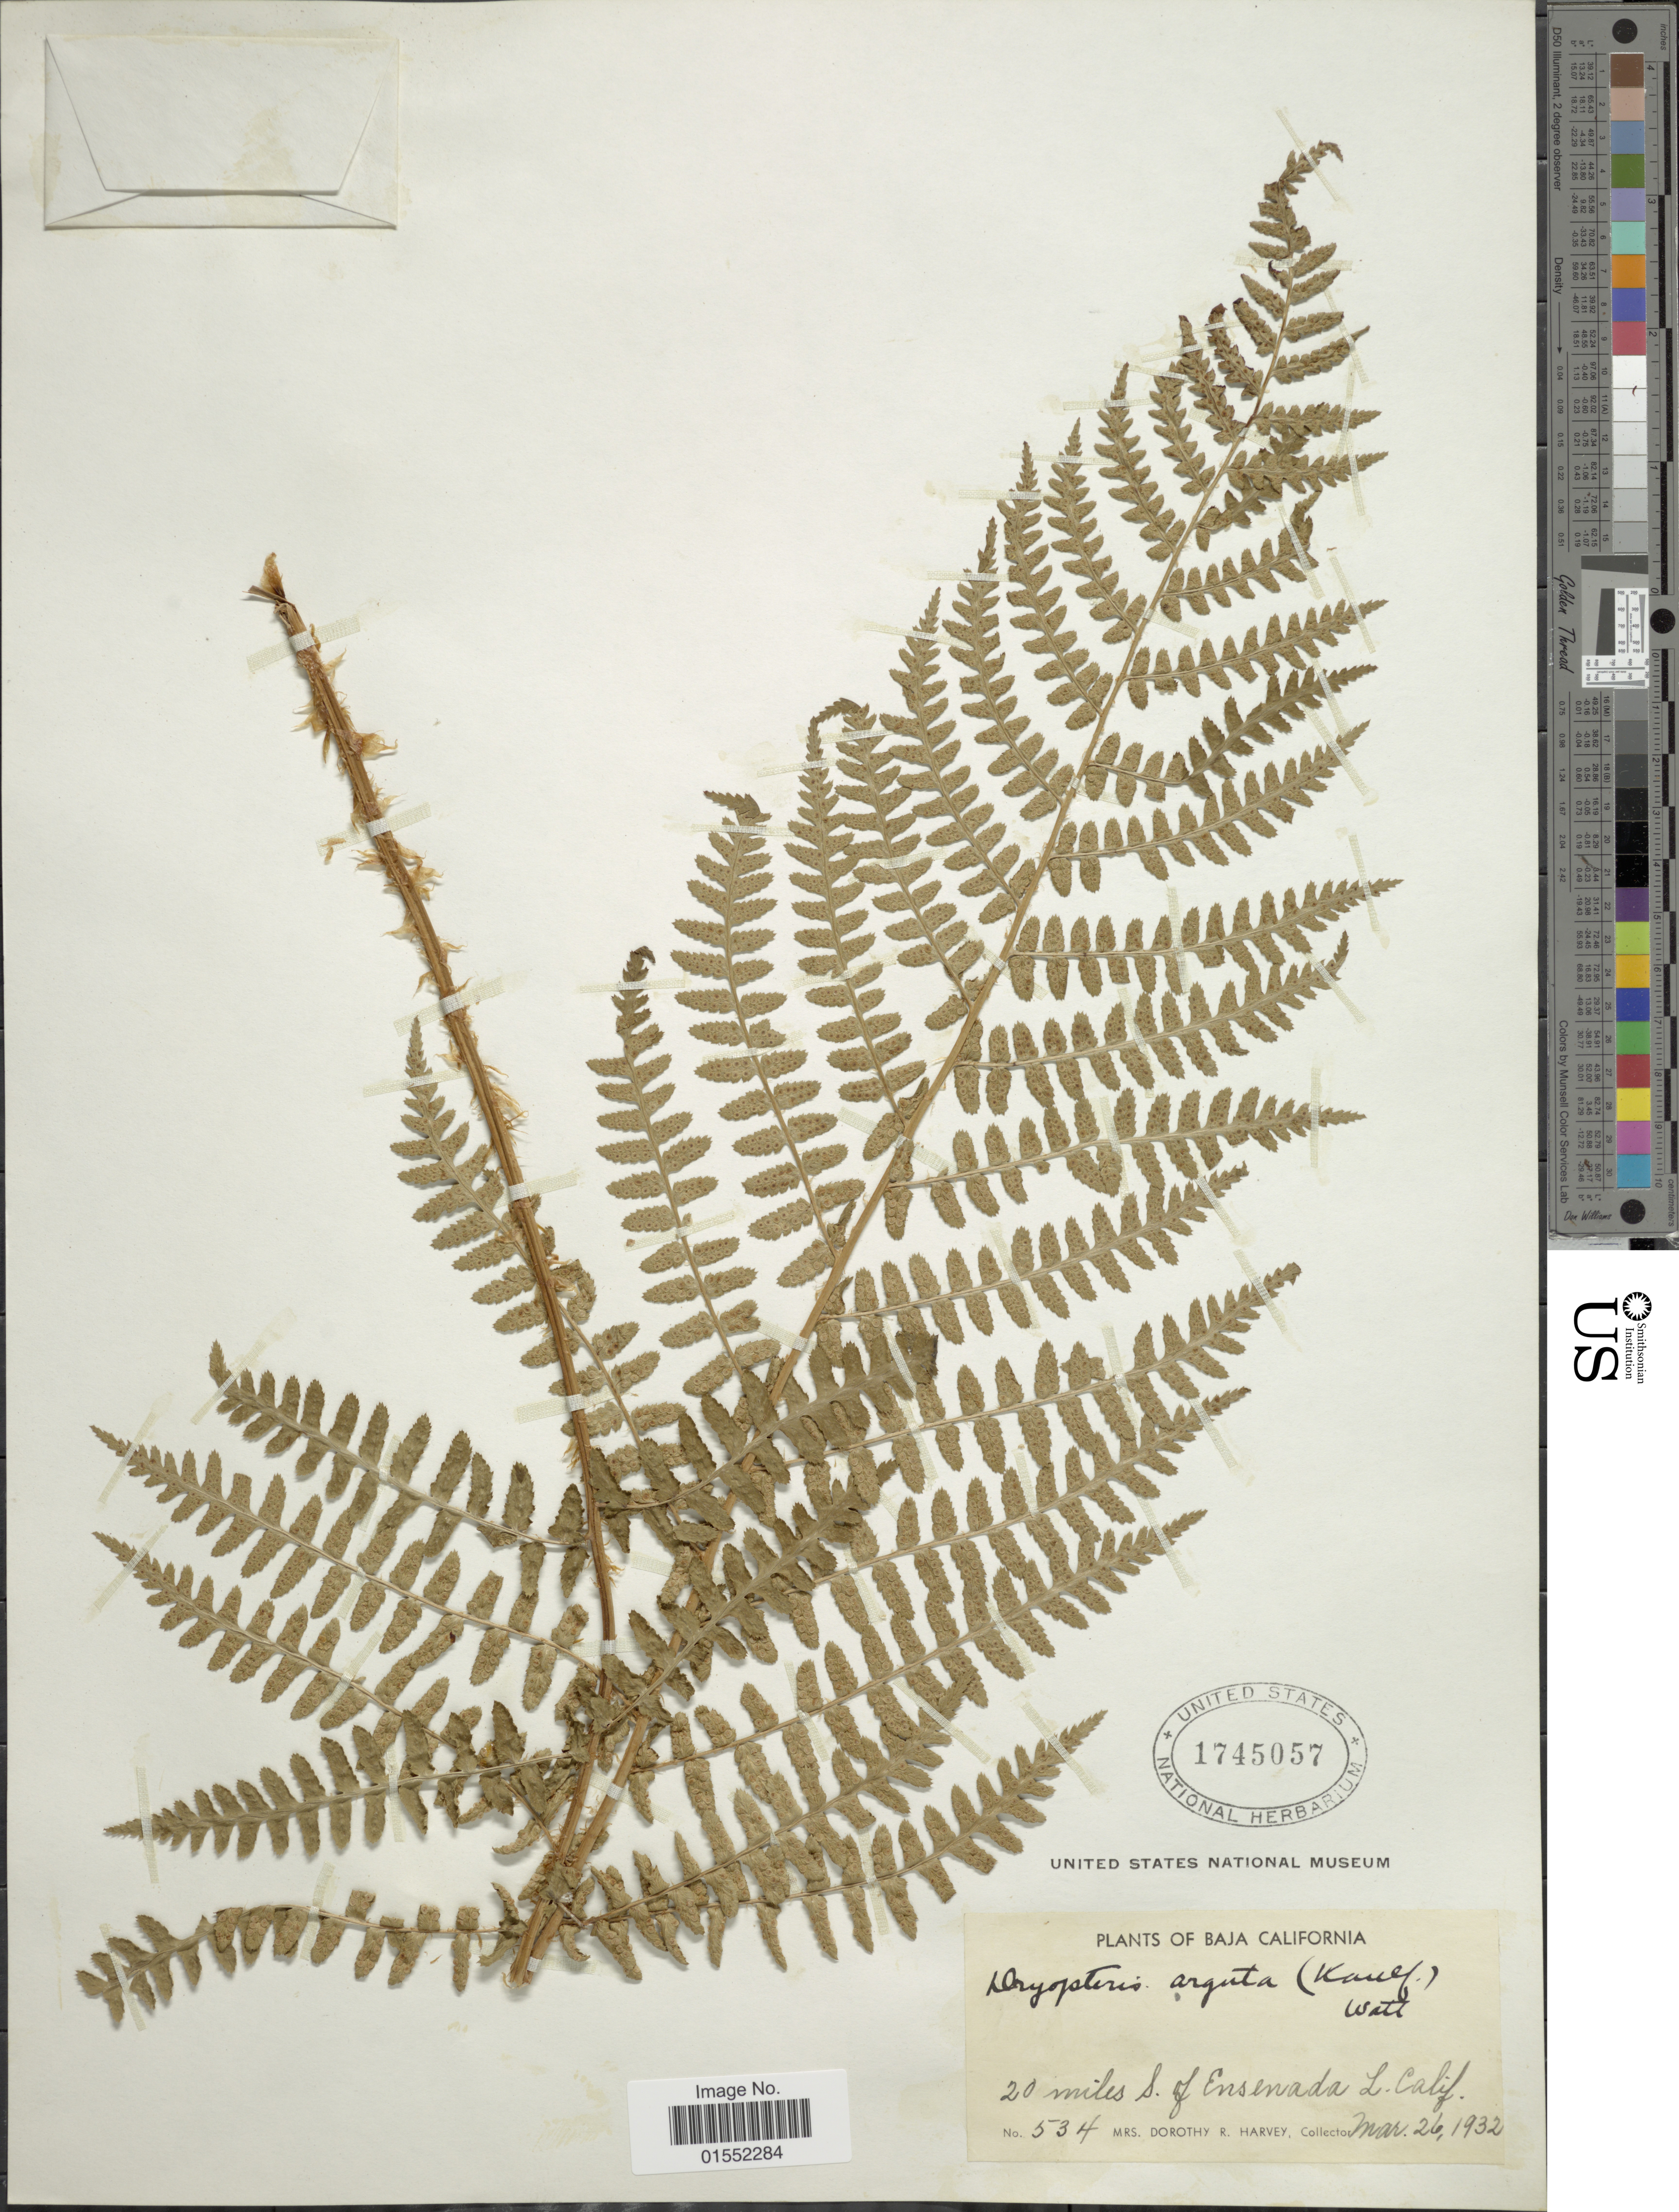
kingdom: Plantae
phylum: Tracheophyta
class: Polypodiopsida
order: Polypodiales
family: Dryopteridaceae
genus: Dryopteris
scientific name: Dryopteris arguta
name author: (Kaulf.) Maxon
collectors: Harvey, Mrs. D. R.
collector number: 534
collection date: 1932-03-26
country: Mexico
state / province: Baja California Norte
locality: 20 miles S. of Ensenada L. Calif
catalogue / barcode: US 1745057